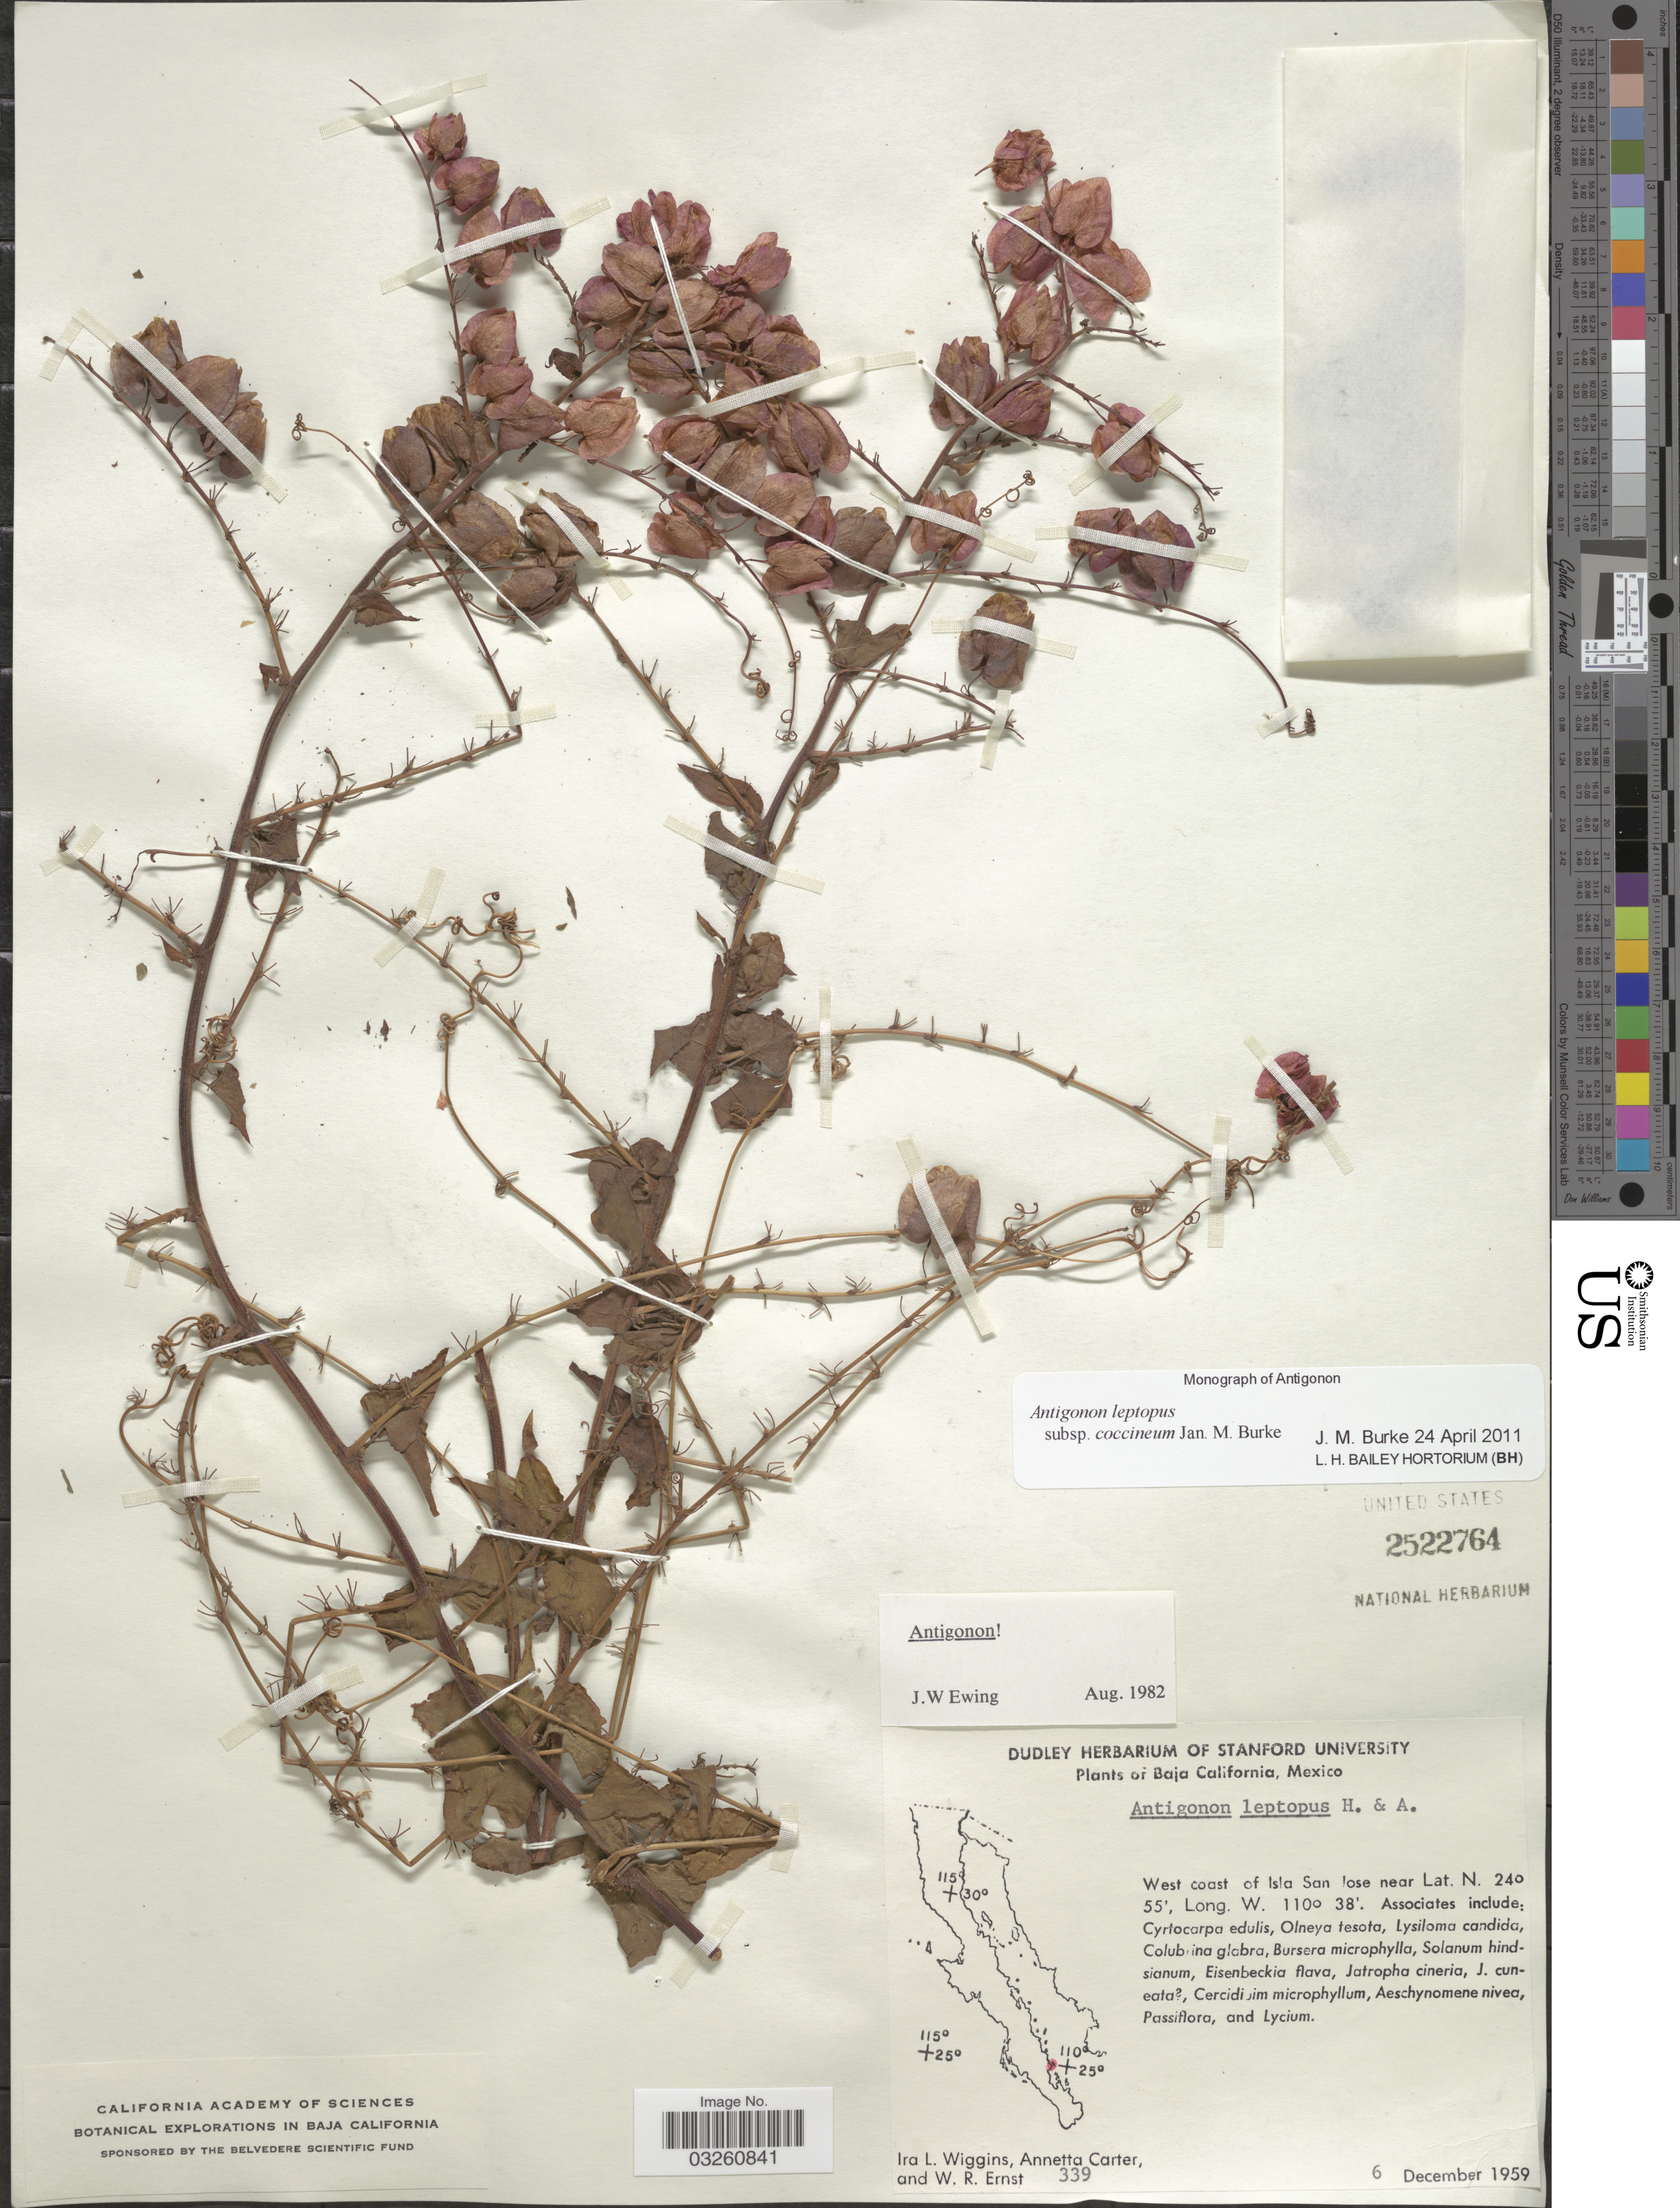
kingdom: Plantae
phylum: Tracheophyta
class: Magnoliopsida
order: Caryophyllales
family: Polygonaceae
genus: Antigonon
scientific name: Antigonon leptopus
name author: Hook. & Arn.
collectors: I. L. Wiggins, A. Carter & W. R. Ernst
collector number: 339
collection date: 1959-12-06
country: Mexico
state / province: Baja California Sur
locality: West coast of Isla San Jose.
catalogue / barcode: US 2522764